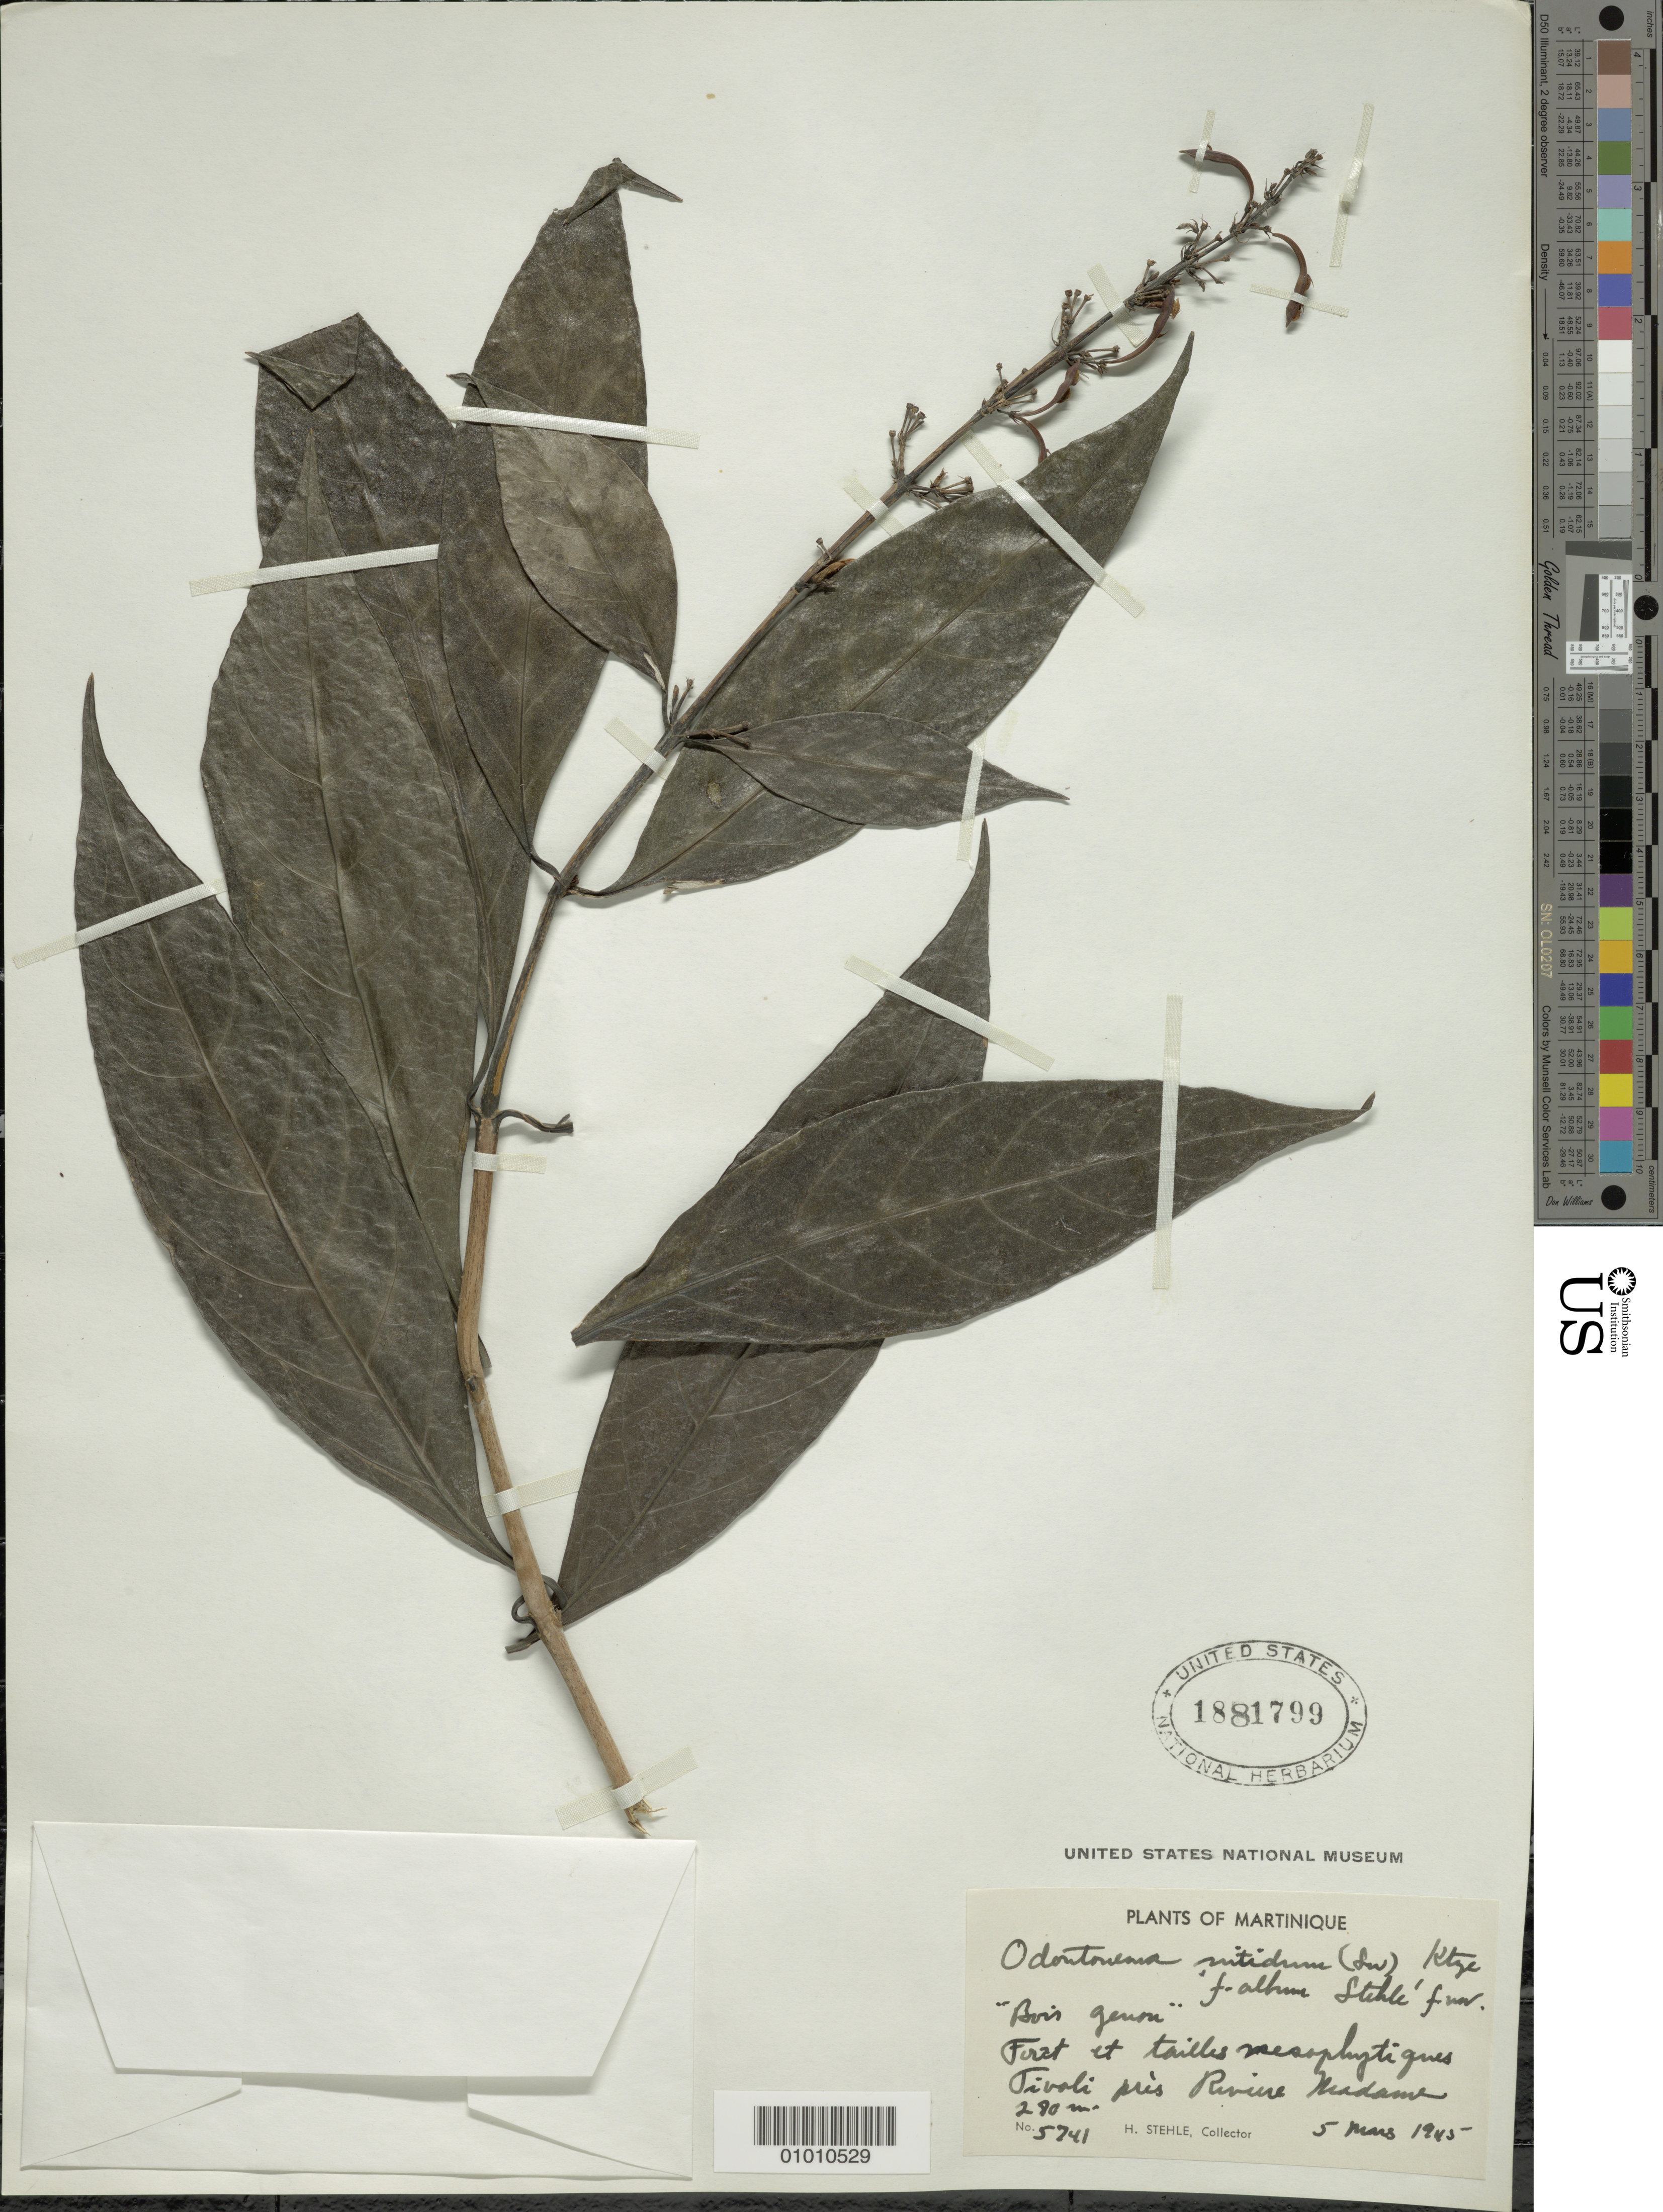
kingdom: Plantae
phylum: Tracheophyta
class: Magnoliopsida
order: Lamiales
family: Acanthaceae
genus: Odontonema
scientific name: Odontonema nitidum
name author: (Jacq.) Kuntze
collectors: H. Stehlé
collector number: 5741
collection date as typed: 05 Mar 1954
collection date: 1954-03-05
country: Martinique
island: Martinique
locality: Tivoli près Riviere Madame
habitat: Forêt et tailles mesophytiques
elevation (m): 290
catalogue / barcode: US 1881799